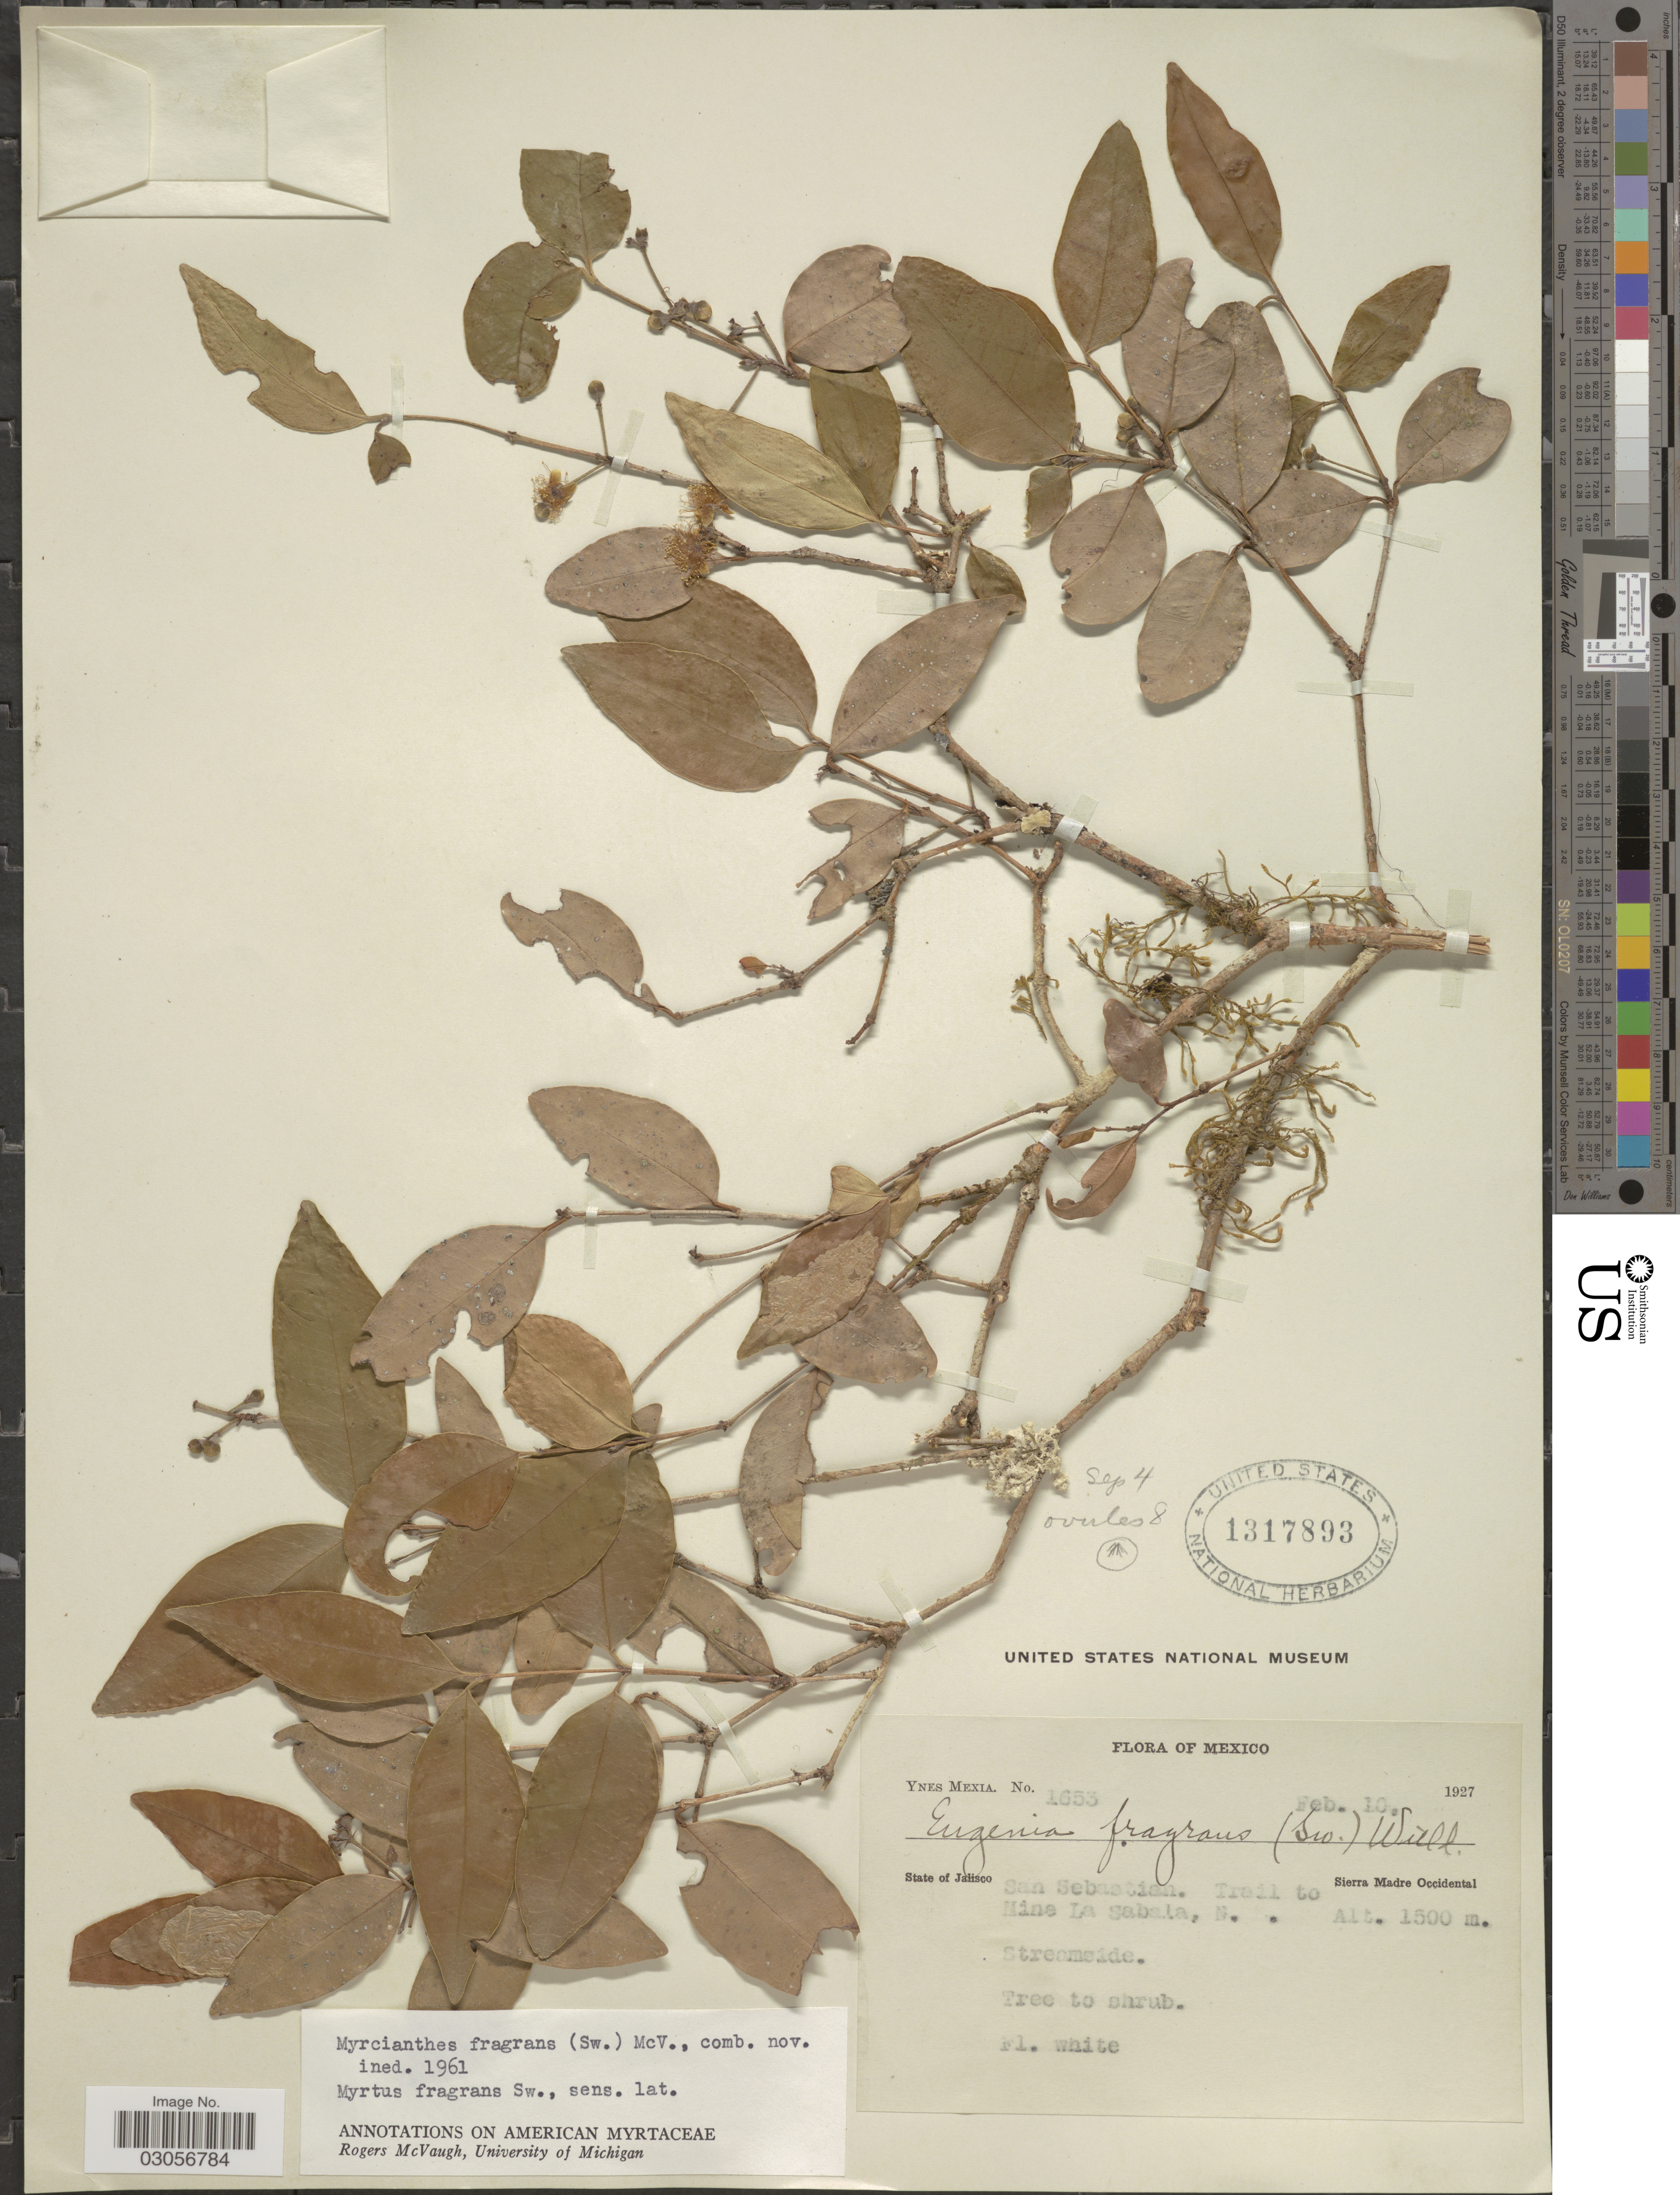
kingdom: Plantae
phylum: Tracheophyta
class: Magnoliopsida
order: Myrtales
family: Myrtaceae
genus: Myrcianthes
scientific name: Myrcianthes fragrans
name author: (Sw.) McVaugh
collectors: Y. Mexia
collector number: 1653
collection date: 1927-02-10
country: Mexico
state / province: Jalisco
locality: San Sebastian. Trail to Mine La Sabala, N., Sierra Madre Occidental.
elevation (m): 1500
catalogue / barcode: US 1317893